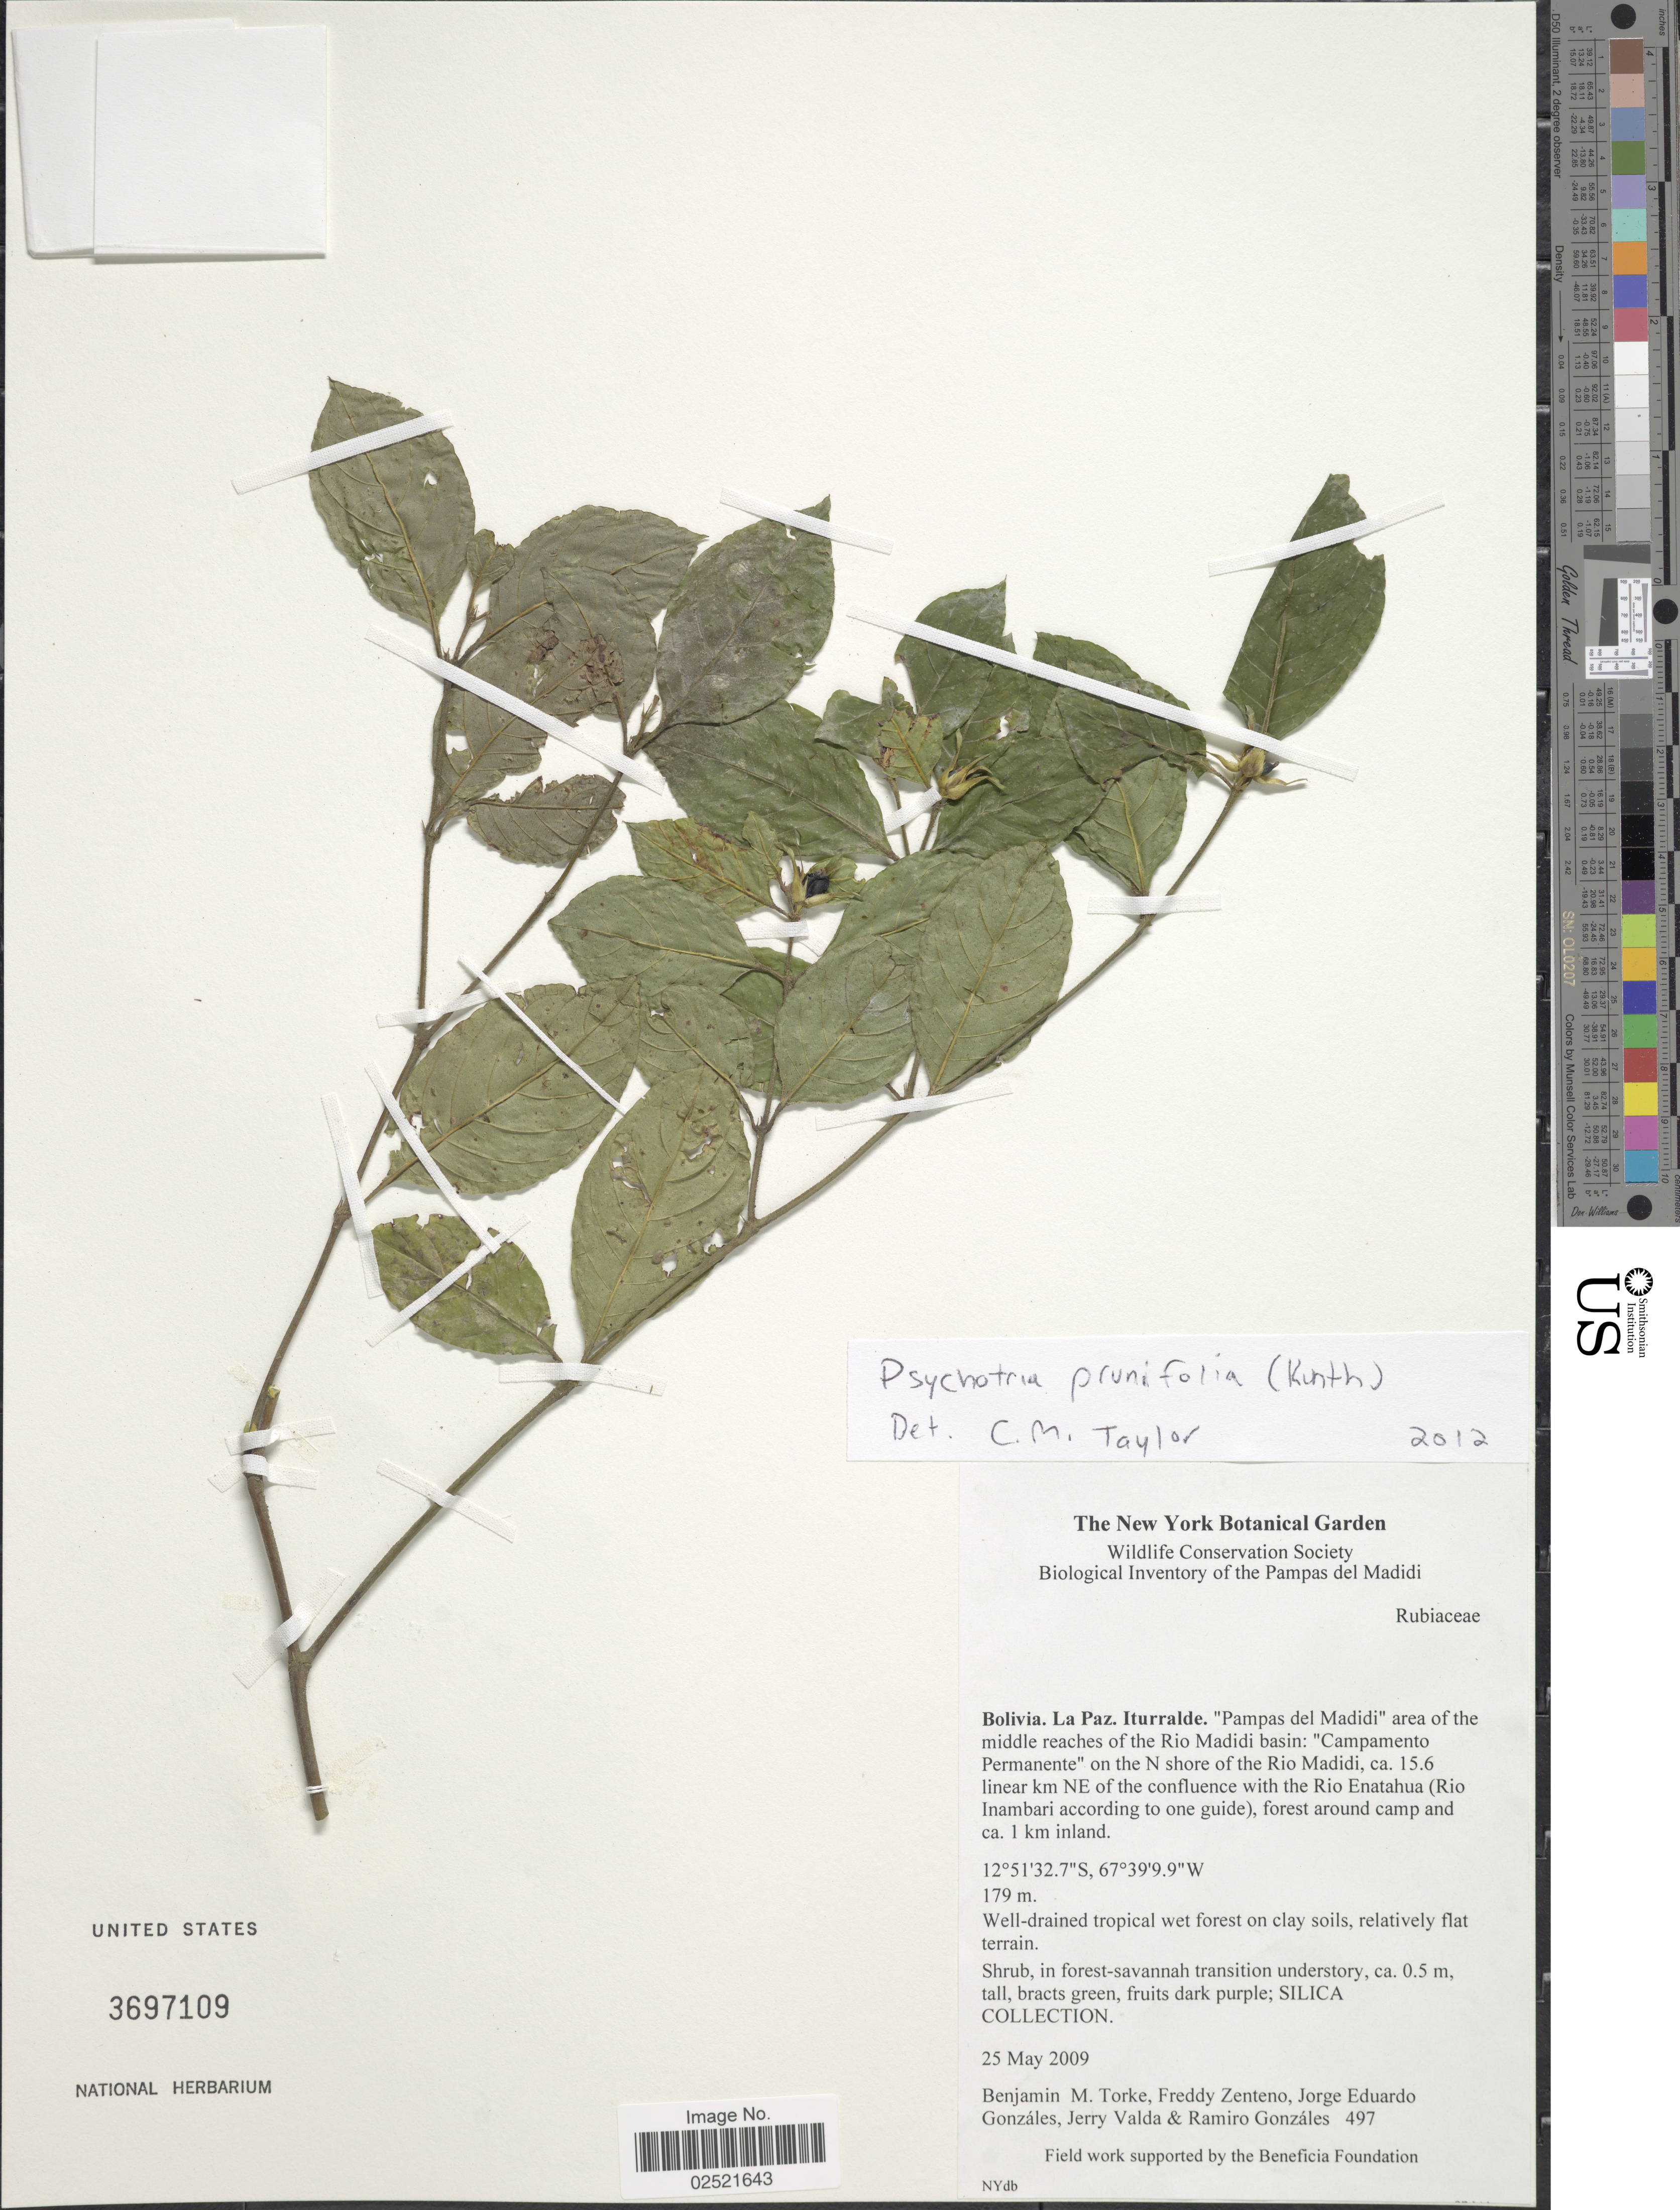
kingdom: Plantae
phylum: Tracheophyta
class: Magnoliopsida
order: Gentianales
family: Rubiaceae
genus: Psychotria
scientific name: Psychotria prunifolia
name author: (Kunth) Steyerm.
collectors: B. M. Torke, F. Zenteno, J. Gonzáles, J. Valda & R. Gonzáles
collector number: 497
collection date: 2009-05-25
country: Bolivia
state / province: La Paz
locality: Iturralde, Pampas del Madidi, area of the middle reaches of the Rio Madidi basin, Campamento Permanente on the N shore of the Rio Madidi, ca 15.6 linear km NE of the confluence with the Enatahua (Rio Inambari according to one guide), forest around camp and ca 1 km inland.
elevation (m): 179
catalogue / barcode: US 3697109